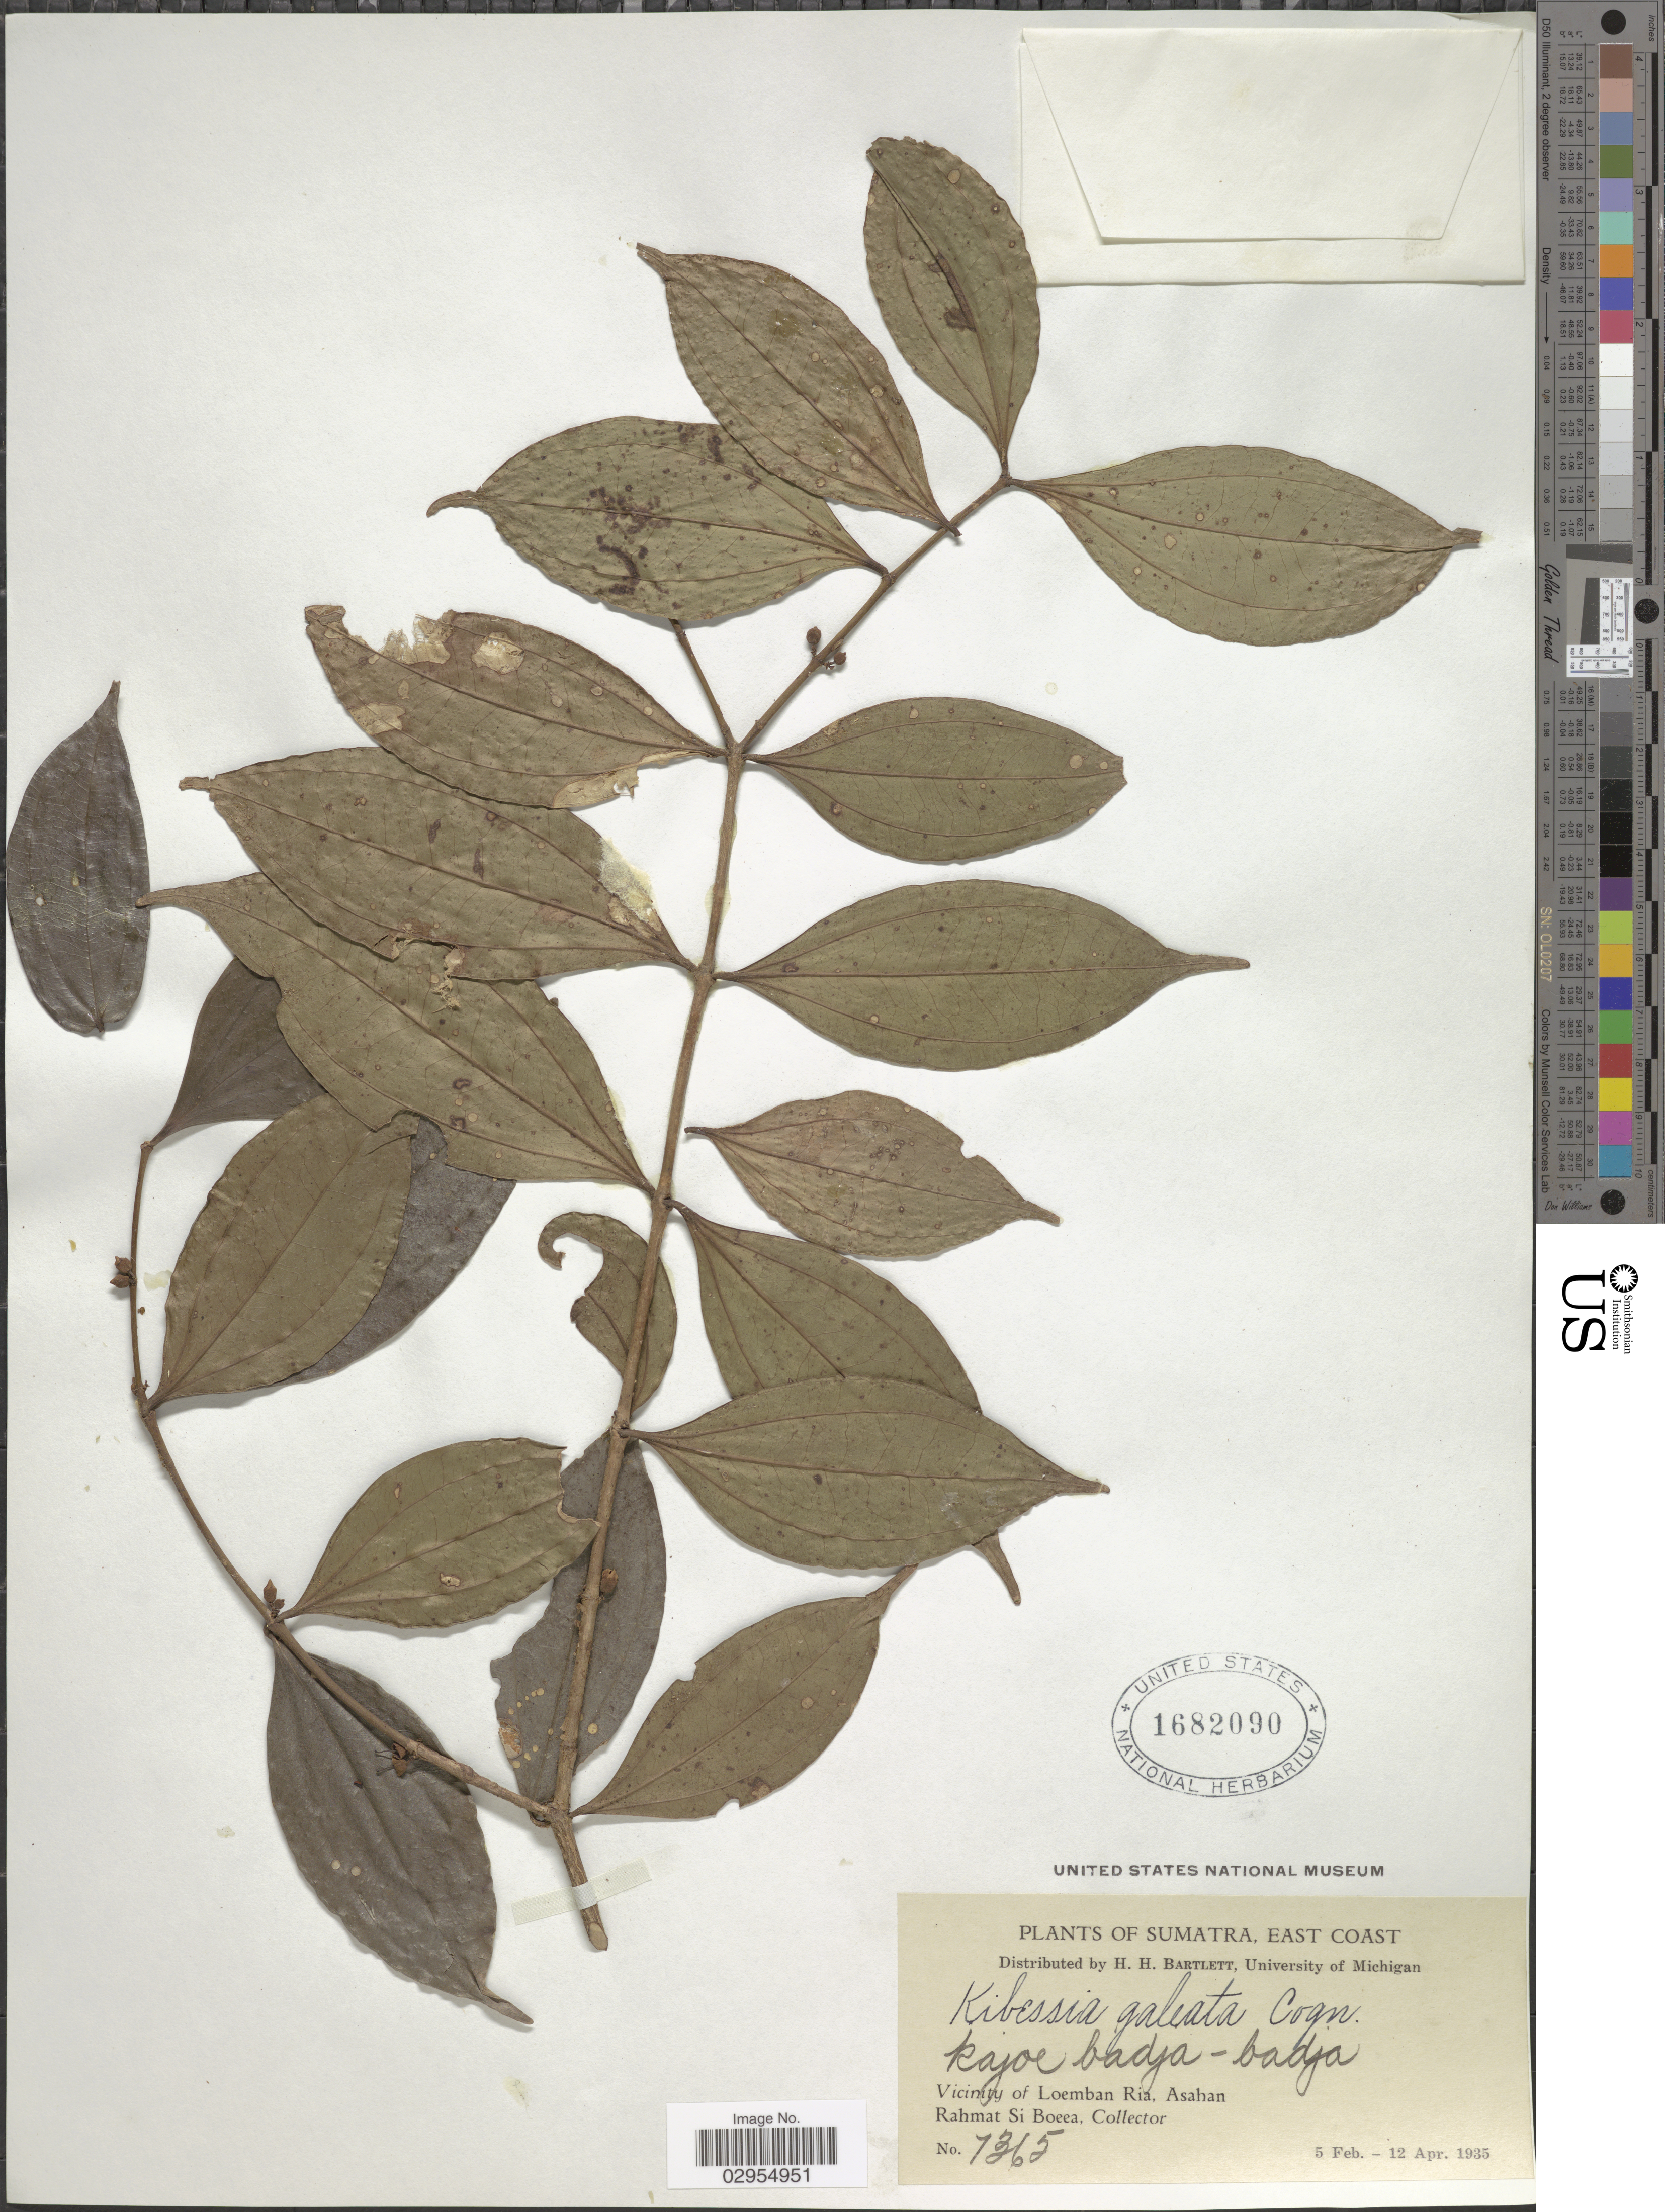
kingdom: Plantae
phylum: Tracheophyta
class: Magnoliopsida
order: Myrtales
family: Melastomataceae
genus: Pternandra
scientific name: Pternandra galeata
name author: Ridl.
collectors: Rahmat Si Boeea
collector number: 7365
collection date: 1935-02-05/1935-04-12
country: Indonesia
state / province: Sumatra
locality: East Coast. Vicinity of Loemban Ria, Asahan.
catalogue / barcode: US 1682090